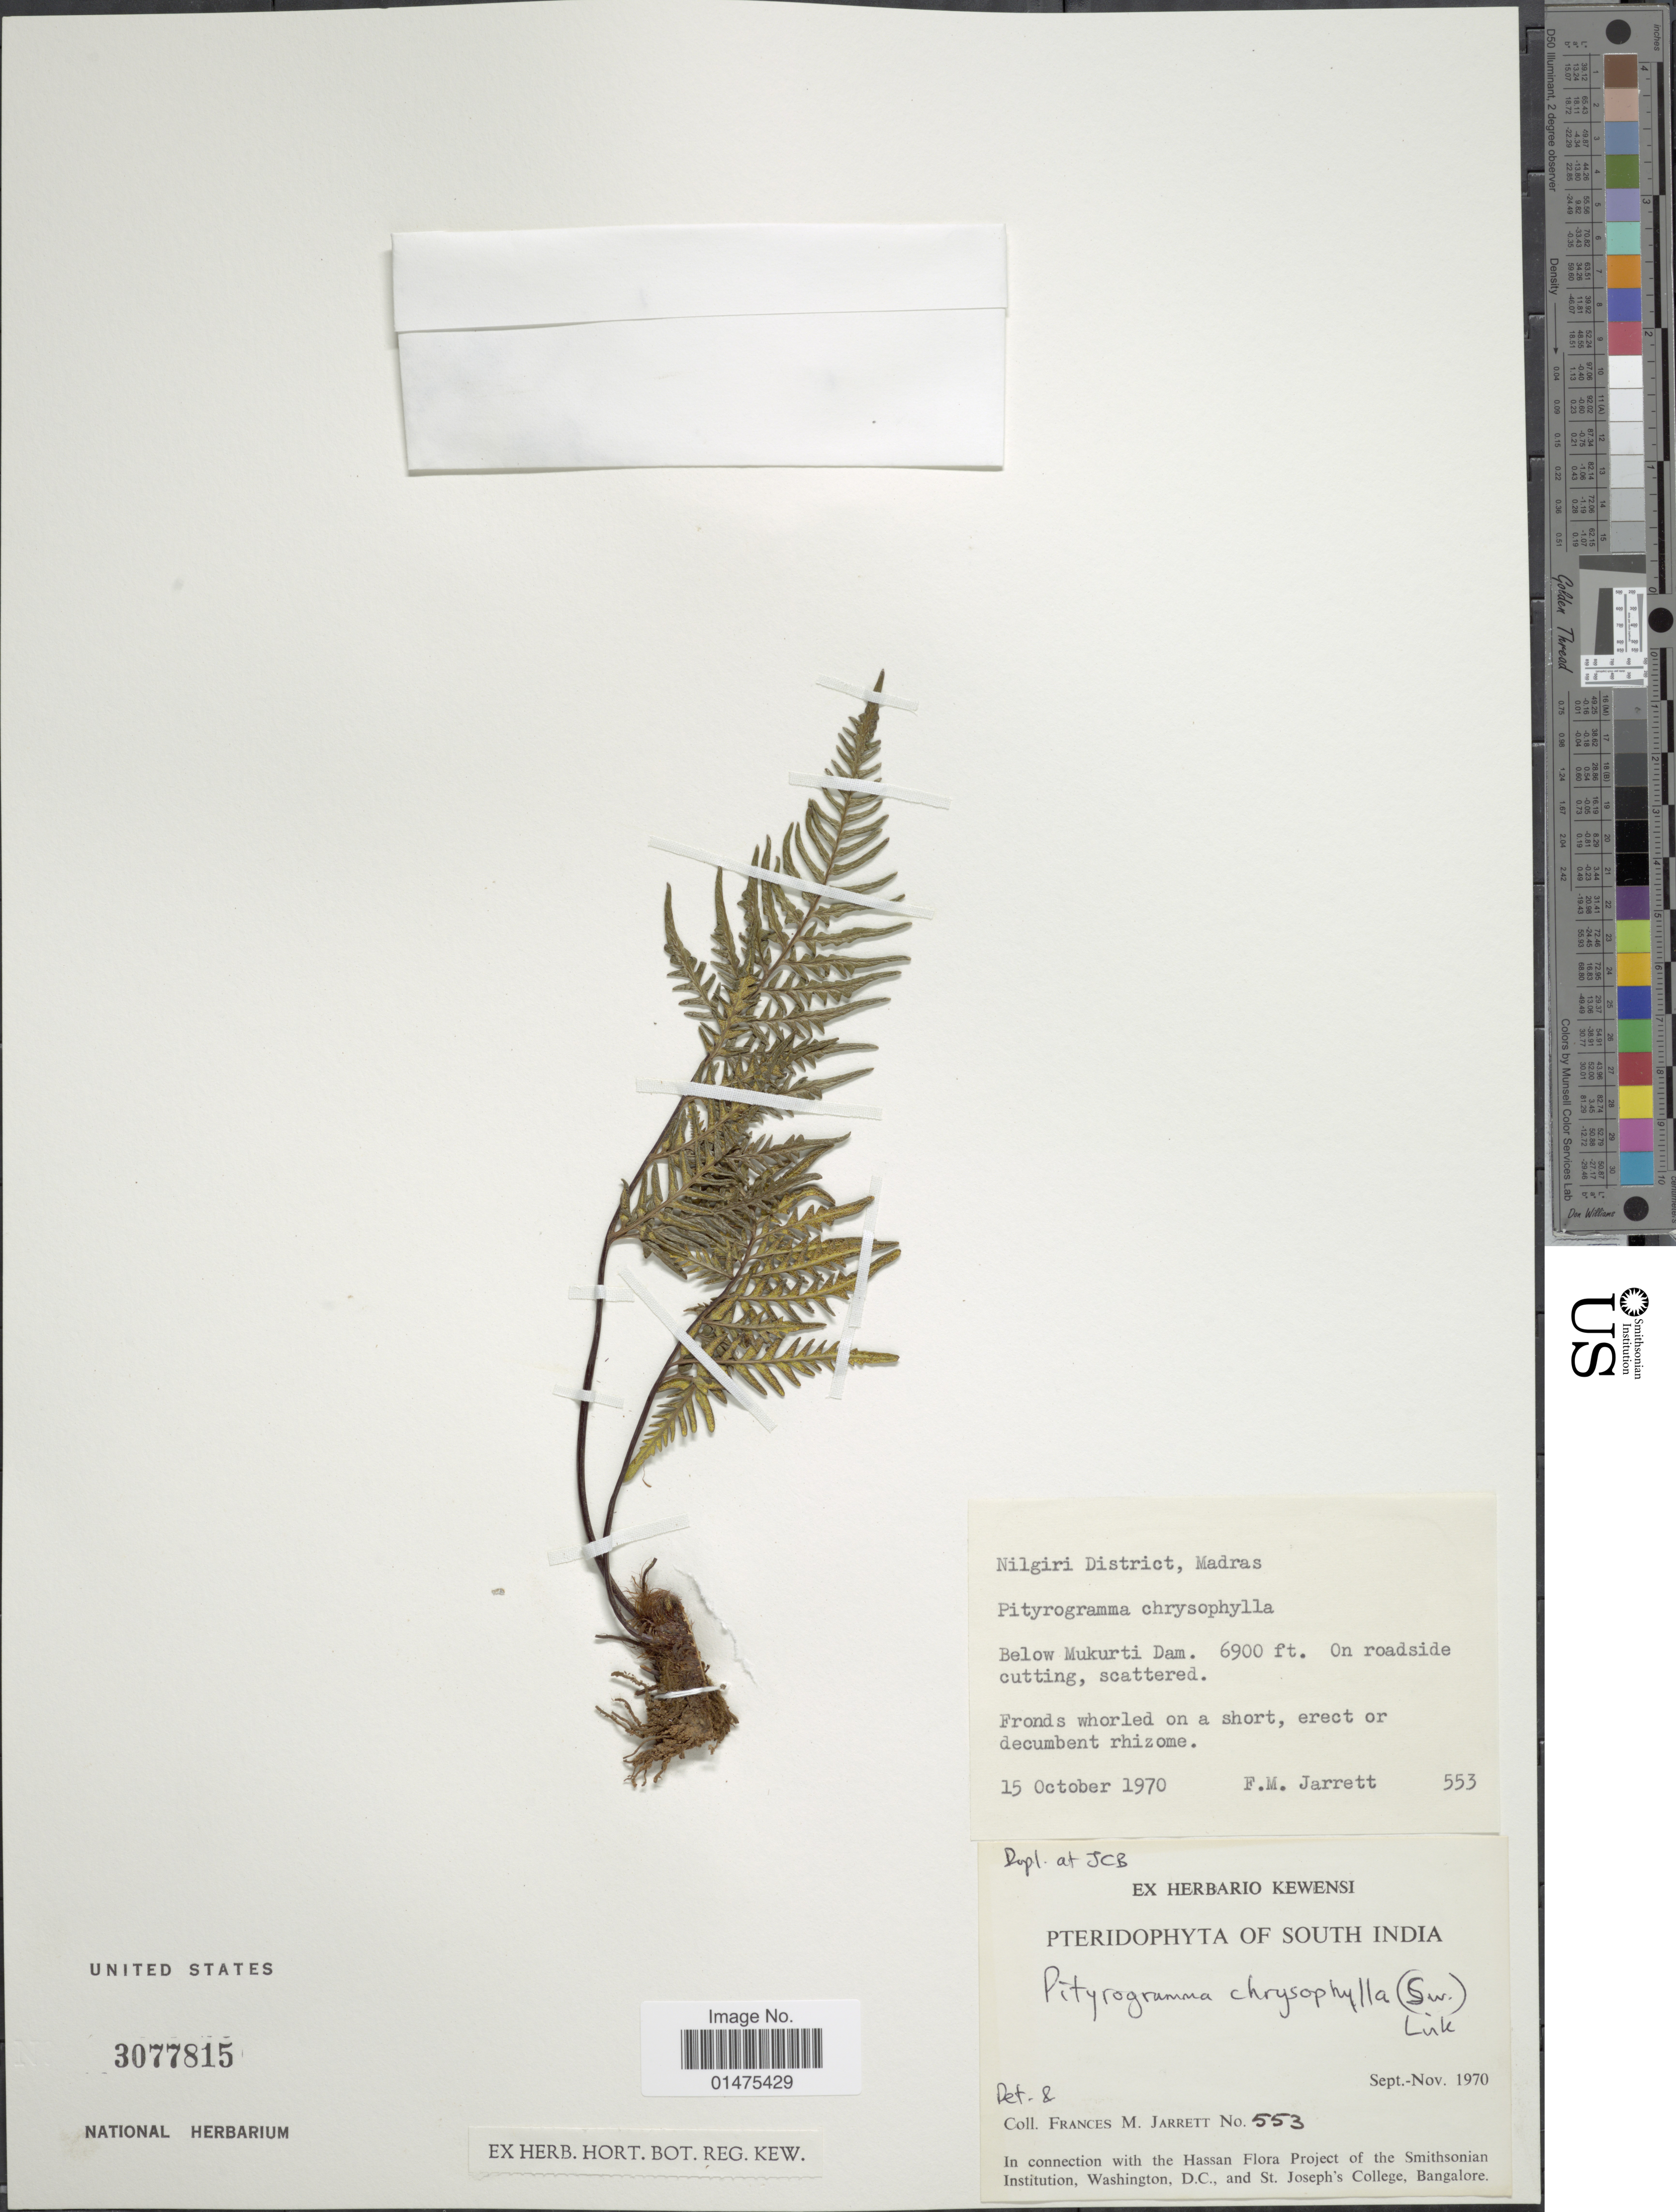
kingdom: Plantae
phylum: Tracheophyta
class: Polypodiopsida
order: Polypodiales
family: Pteridaceae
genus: Pityrogramma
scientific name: Pityrogramma calomelanos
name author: (L.) Link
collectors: F. M. Jarrett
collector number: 553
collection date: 1970-10-15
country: India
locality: South India, Nilgiri District, Madras, Below Mukurti Dam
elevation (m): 2103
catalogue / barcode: US 3077815